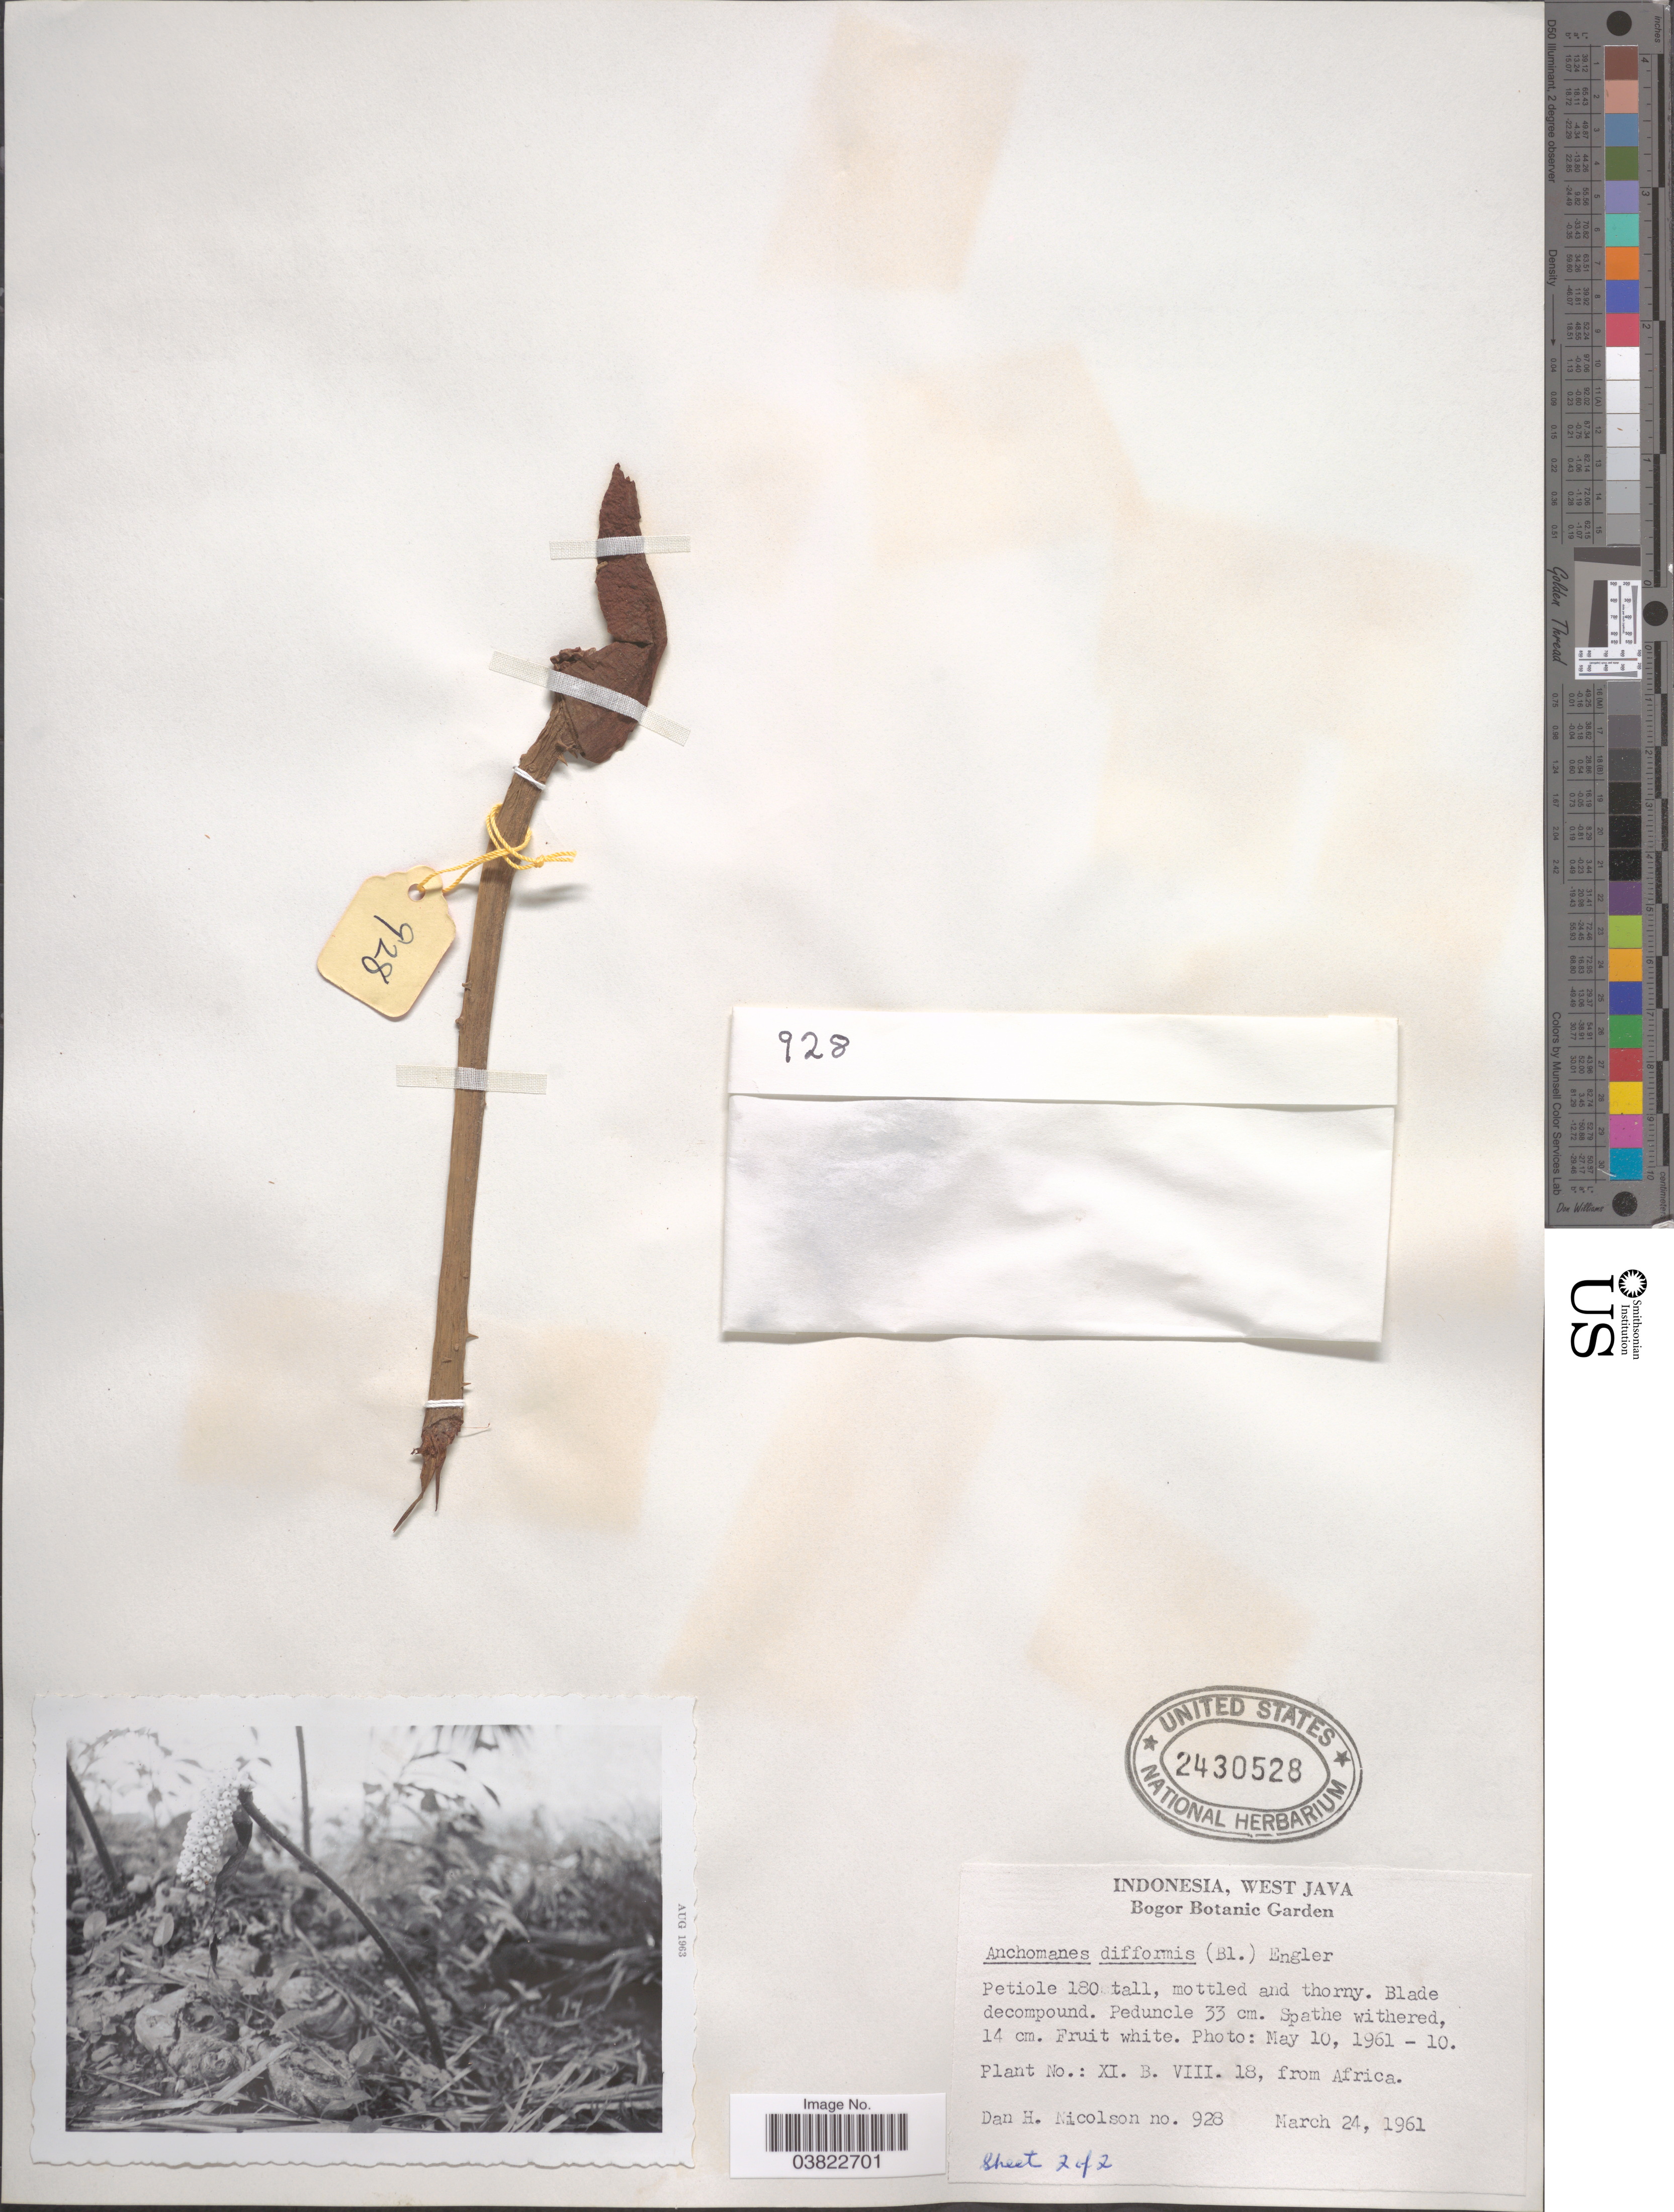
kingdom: Plantae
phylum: Tracheophyta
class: Liliopsida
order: Alismatales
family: Araceae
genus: Anchomanes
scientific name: Anchomanes difformis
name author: (Blume) Engl.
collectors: D. H. Nicolson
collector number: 928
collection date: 1961-03-24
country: Indonesia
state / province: Java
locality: West Java. Bogor Botanic Garden.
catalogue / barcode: US 2430528